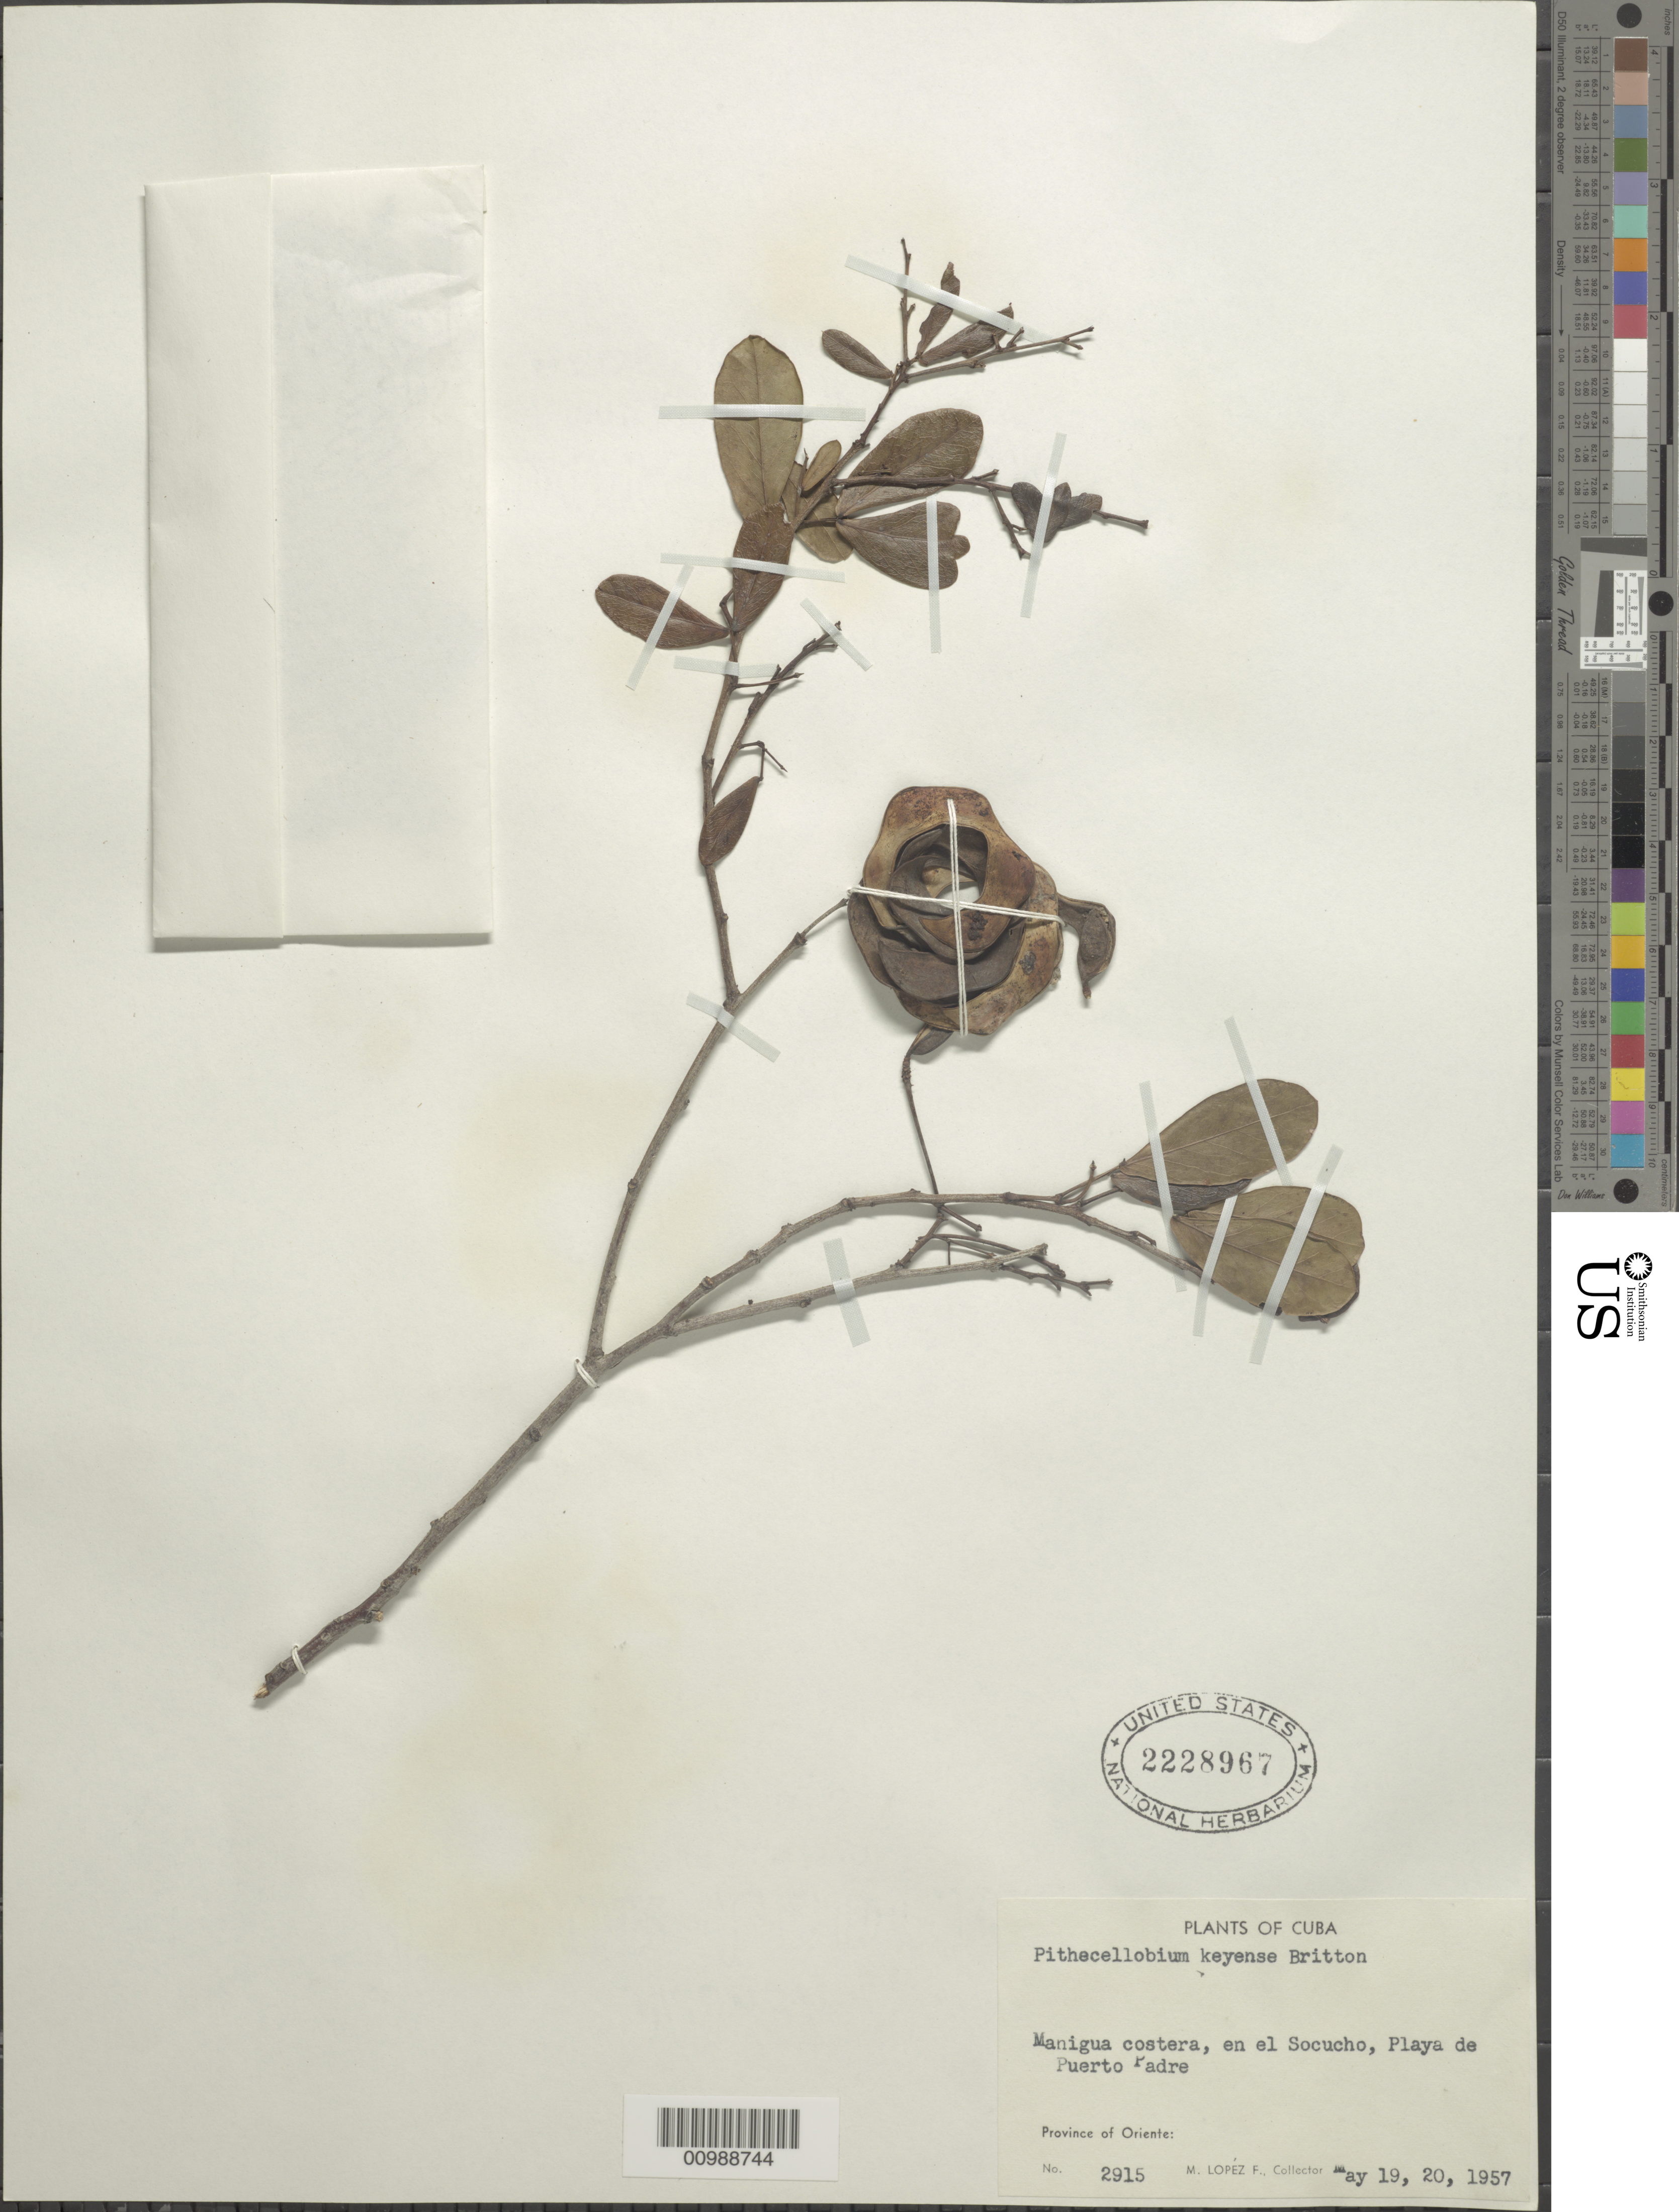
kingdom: Plantae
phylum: Tracheophyta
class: Magnoliopsida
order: Fabales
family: Fabaceae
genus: Pithecellobium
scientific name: Pithecellobium keyense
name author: Britton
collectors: M. López Figueiras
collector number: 2915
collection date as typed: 19 May 1957 and20 May 1957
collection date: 1957-05-19,1957-05-20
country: Cuba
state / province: Las Tunas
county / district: Puerto Padre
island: Cuba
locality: Socucho; Playa de Puerto Padre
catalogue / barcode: US 2228967